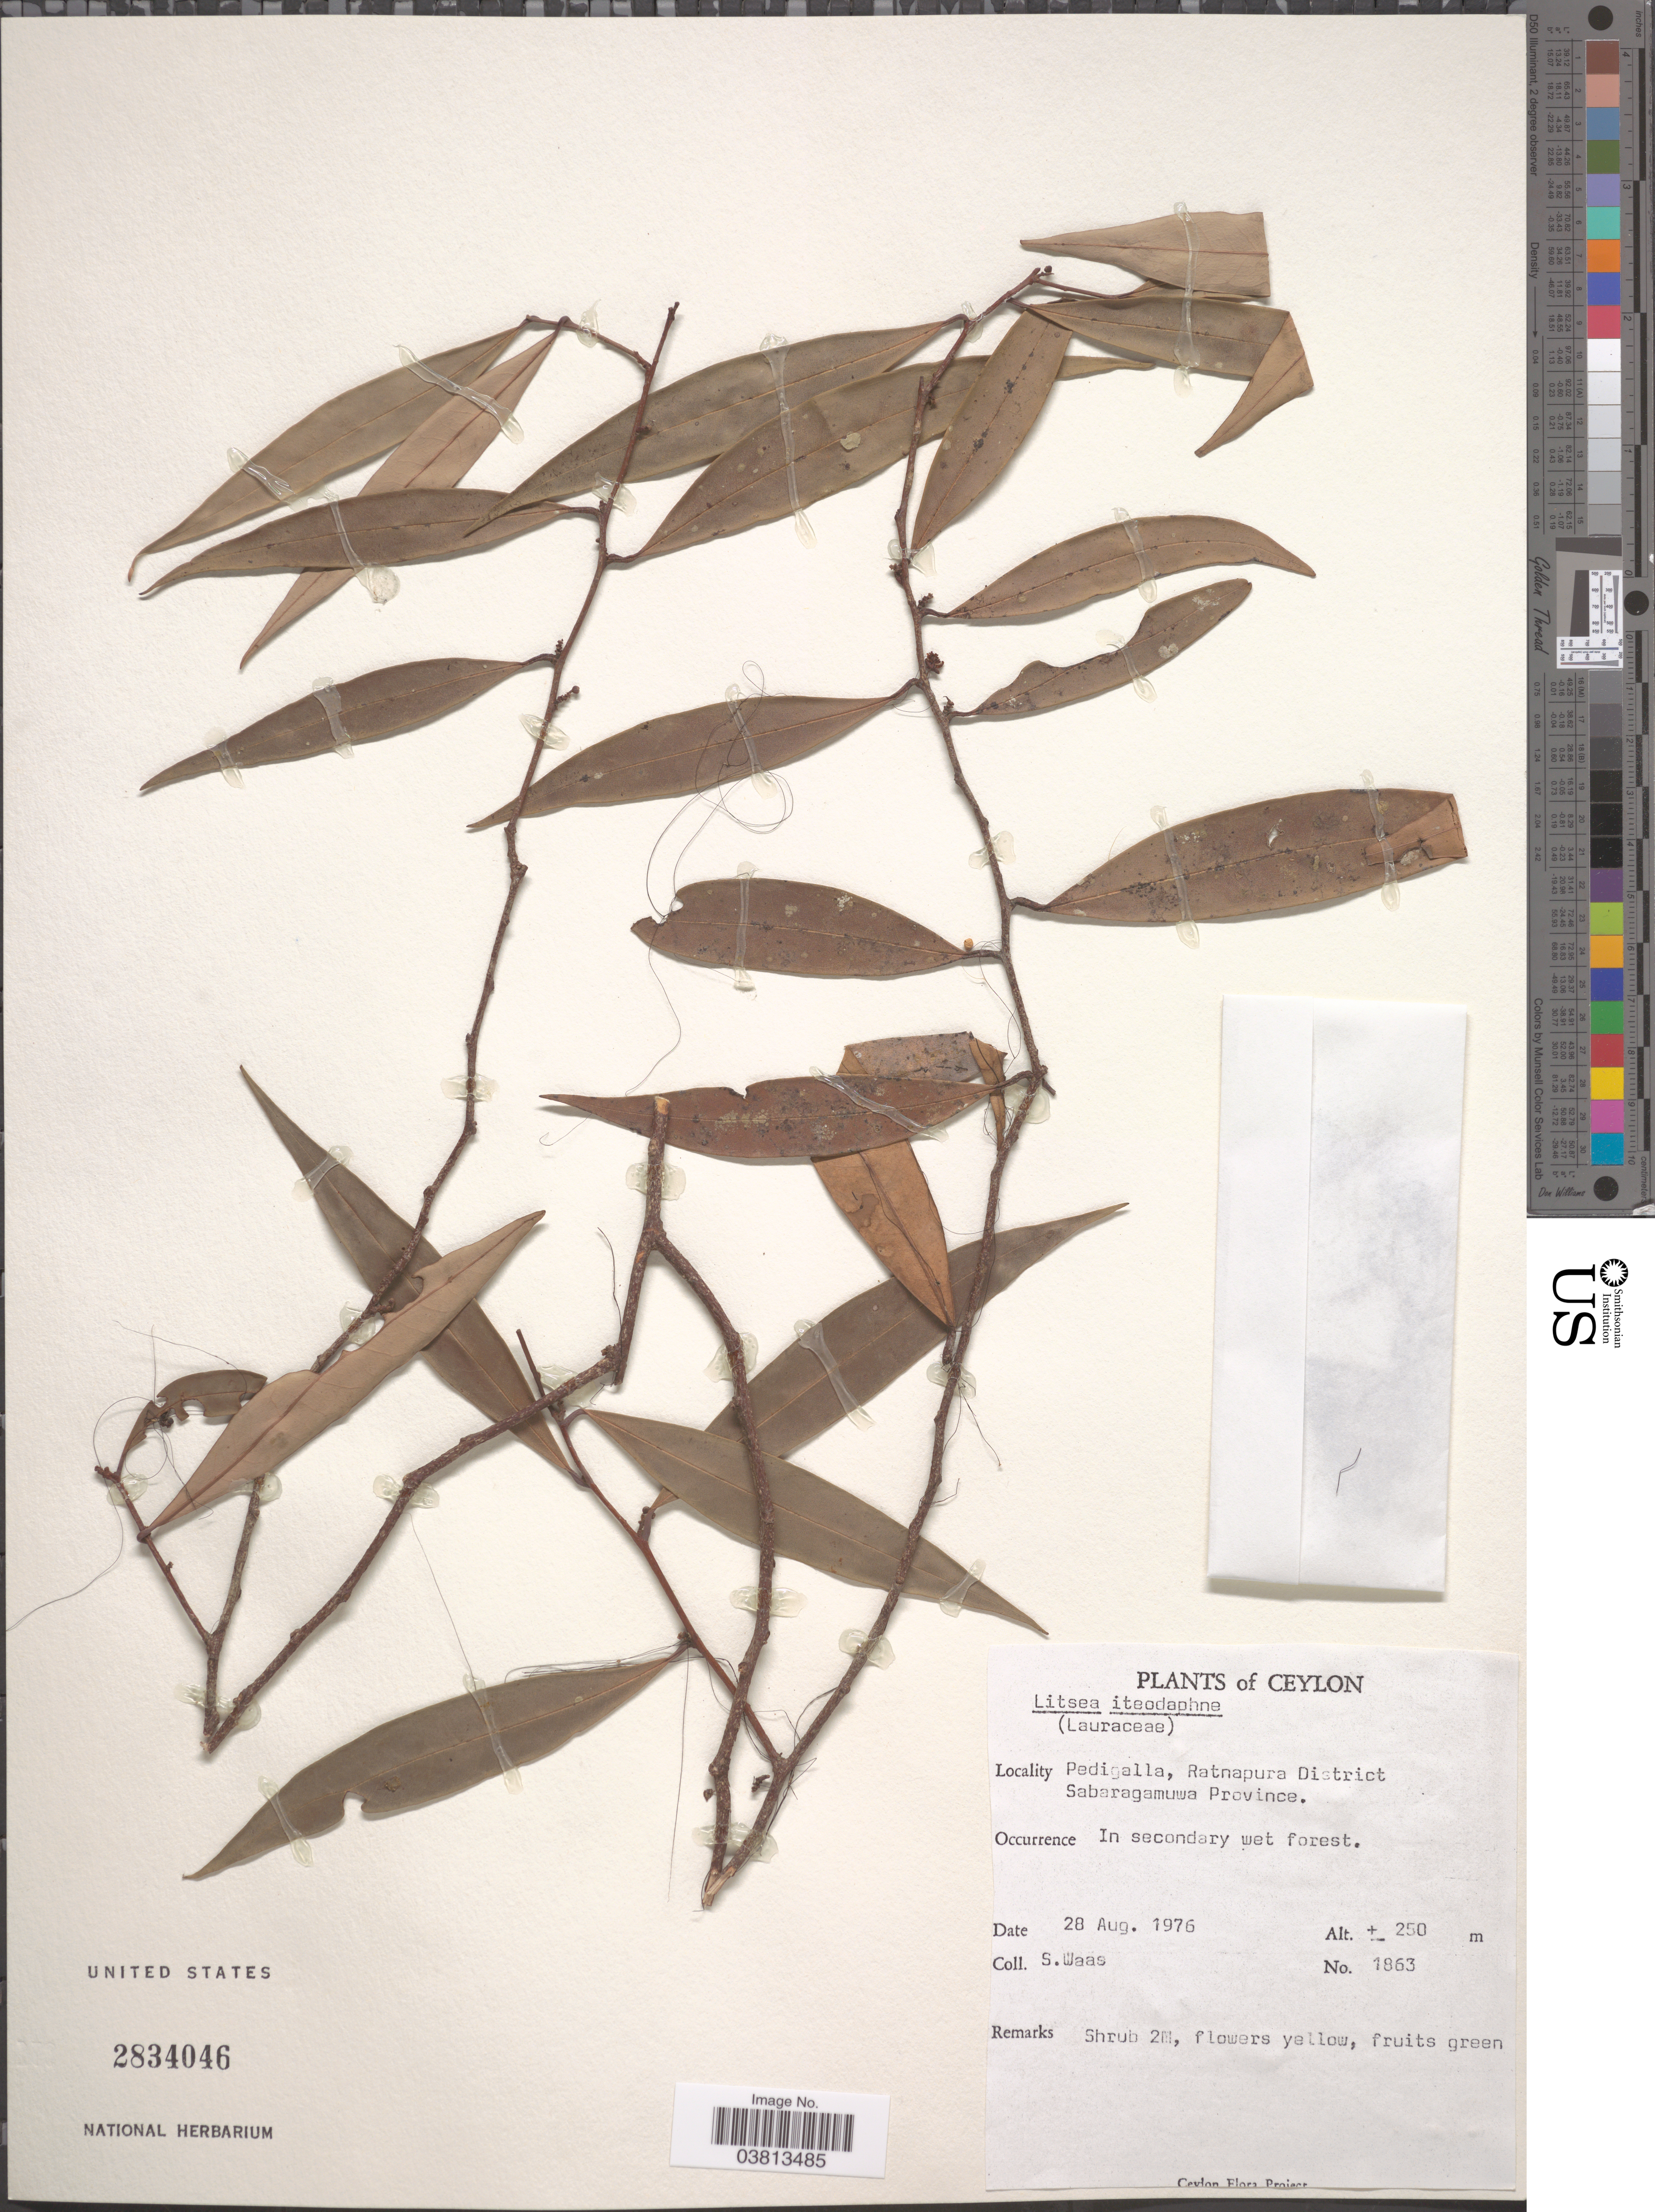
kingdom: Plantae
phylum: Tracheophyta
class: Magnoliopsida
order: Laurales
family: Lauraceae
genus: Litsea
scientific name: Litsea iteodaphne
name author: Hook. f.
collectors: S. Waas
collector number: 1863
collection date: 1976-08-28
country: Sri Lanka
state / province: Sabaragamuwa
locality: Ceylon. Pedigalla, Ratnapura District. In secondary wet forest.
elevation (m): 250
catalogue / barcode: US 2834046